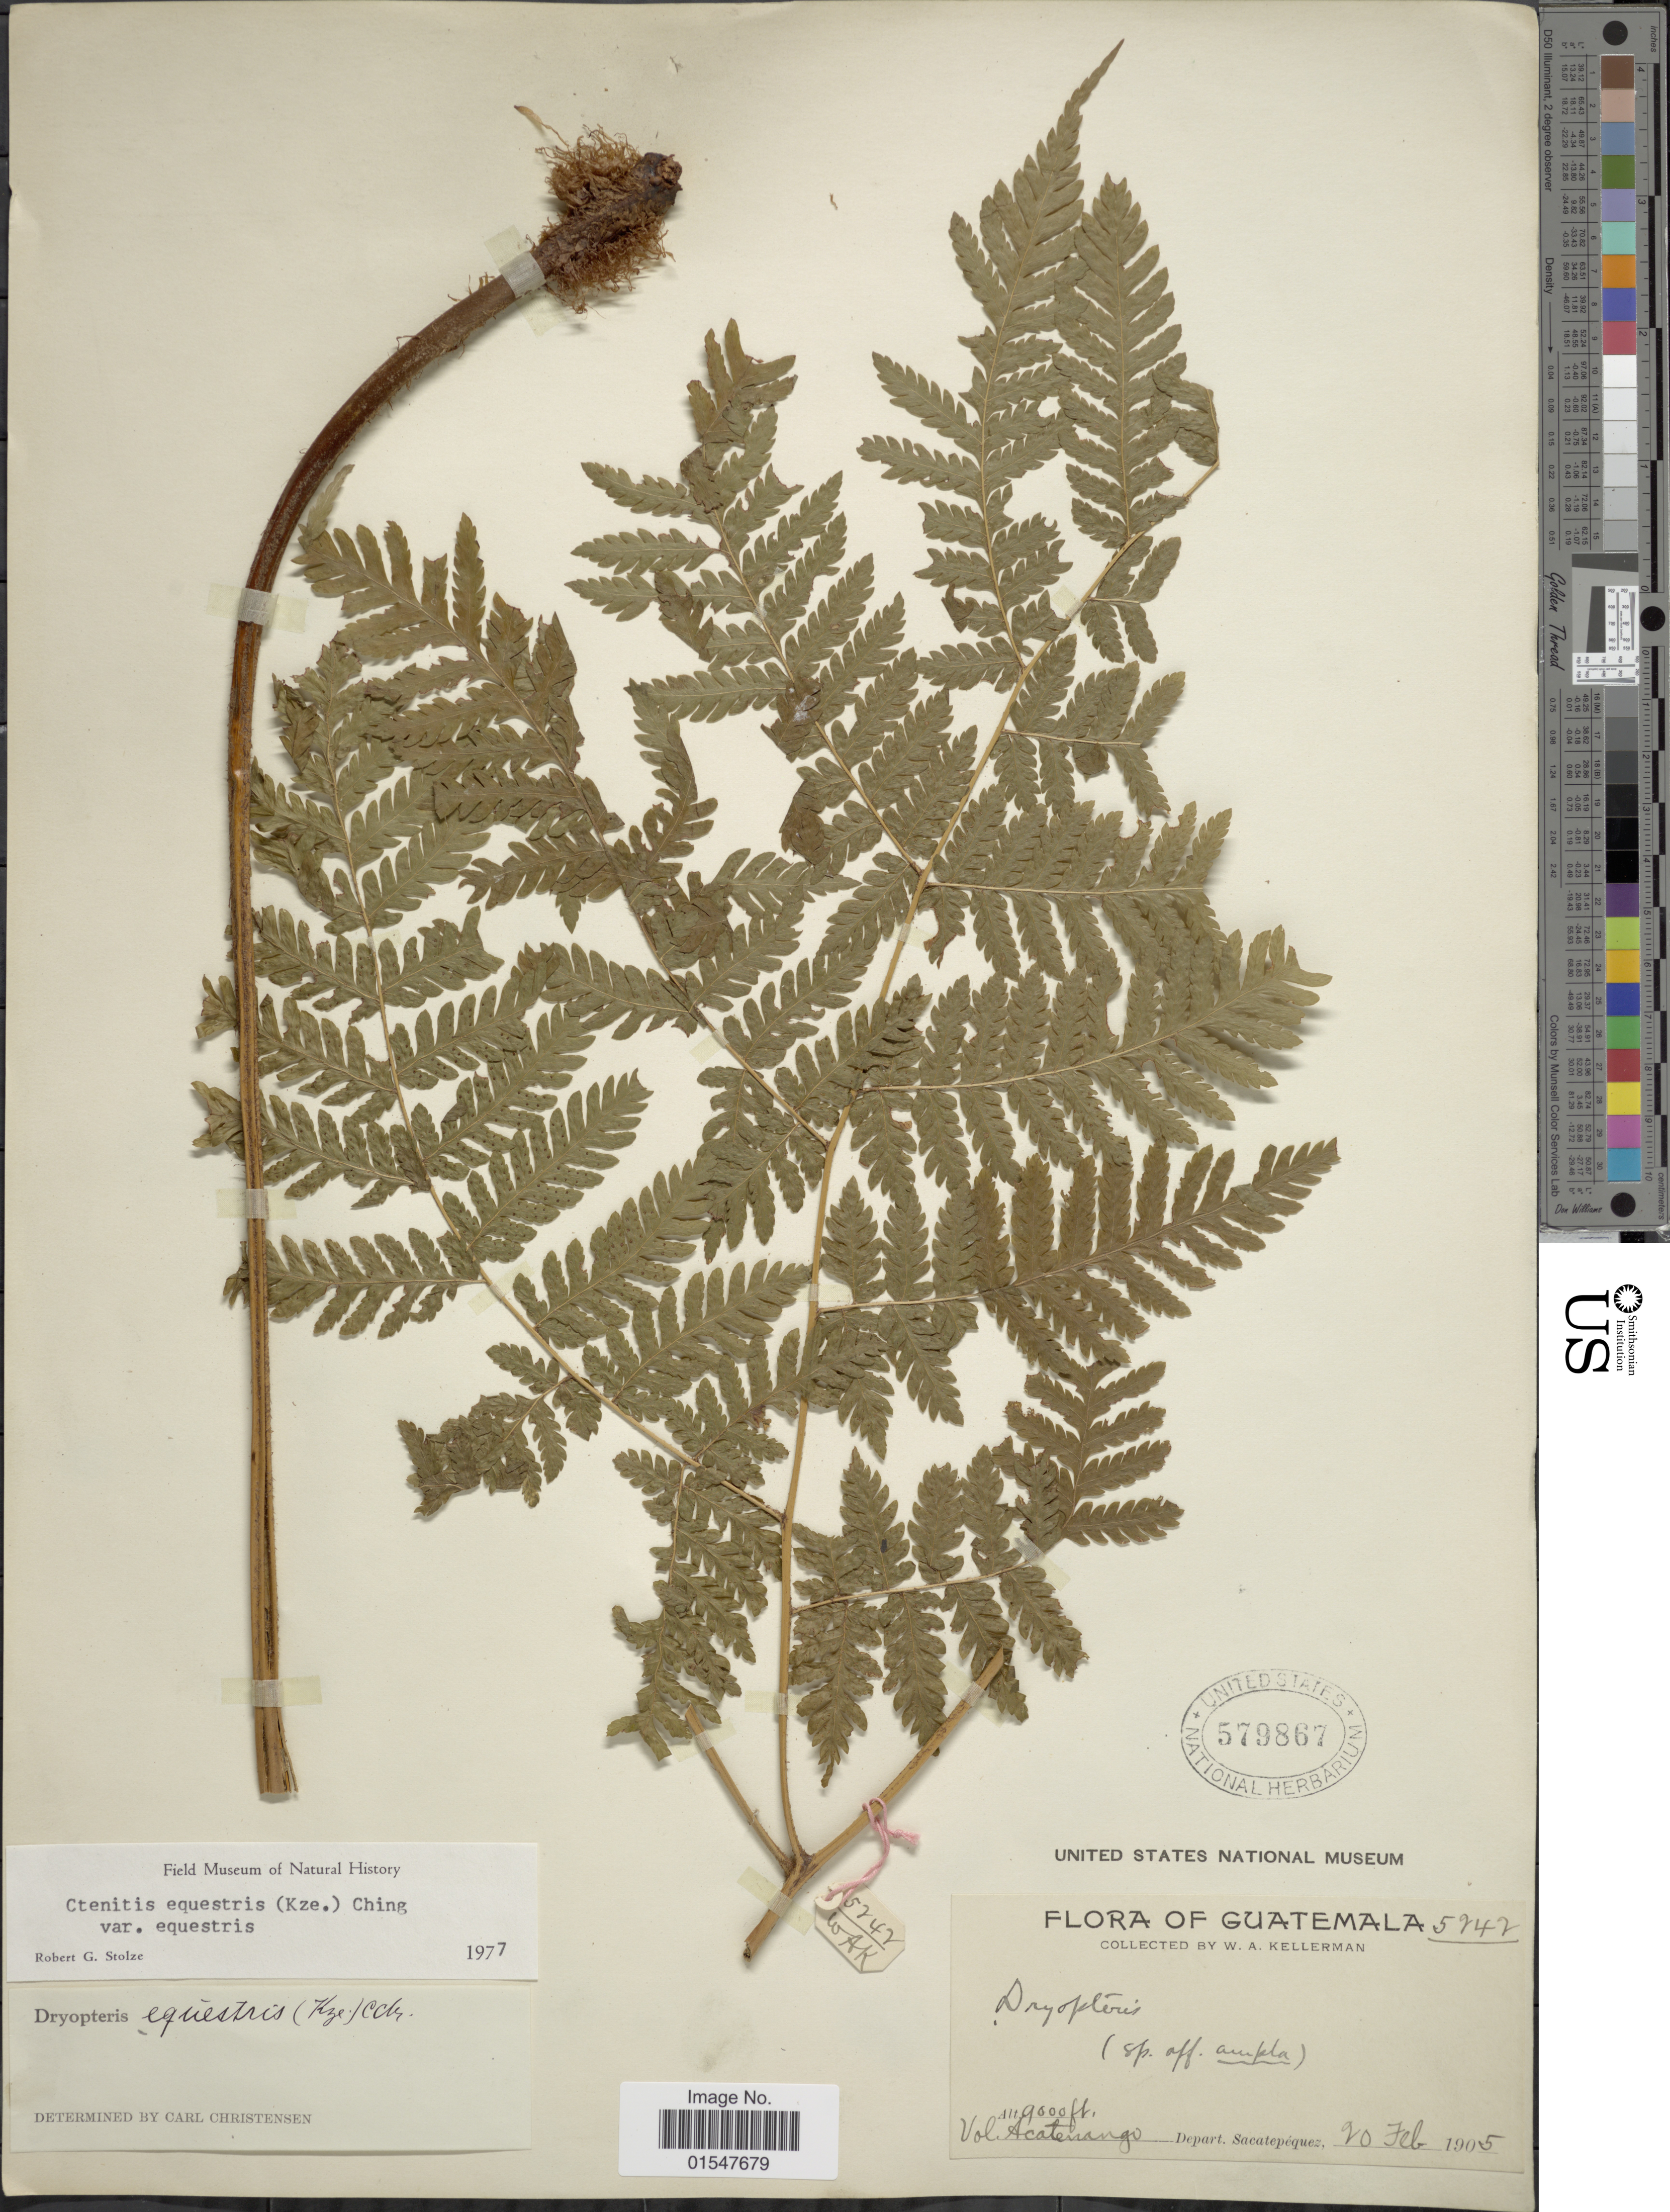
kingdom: Plantae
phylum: Tracheophyta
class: Polypodiopsida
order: Polypodiales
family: Dryopteridaceae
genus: Ctenitis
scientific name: Ctenitis equestris var. equestris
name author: (Kunze) Ching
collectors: W. Kellerman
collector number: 5242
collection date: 1905-02-20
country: Guatemala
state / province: Sacatepéquez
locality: Vol. Acatenango, Depart, Sacatepéquez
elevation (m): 2743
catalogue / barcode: US 579867